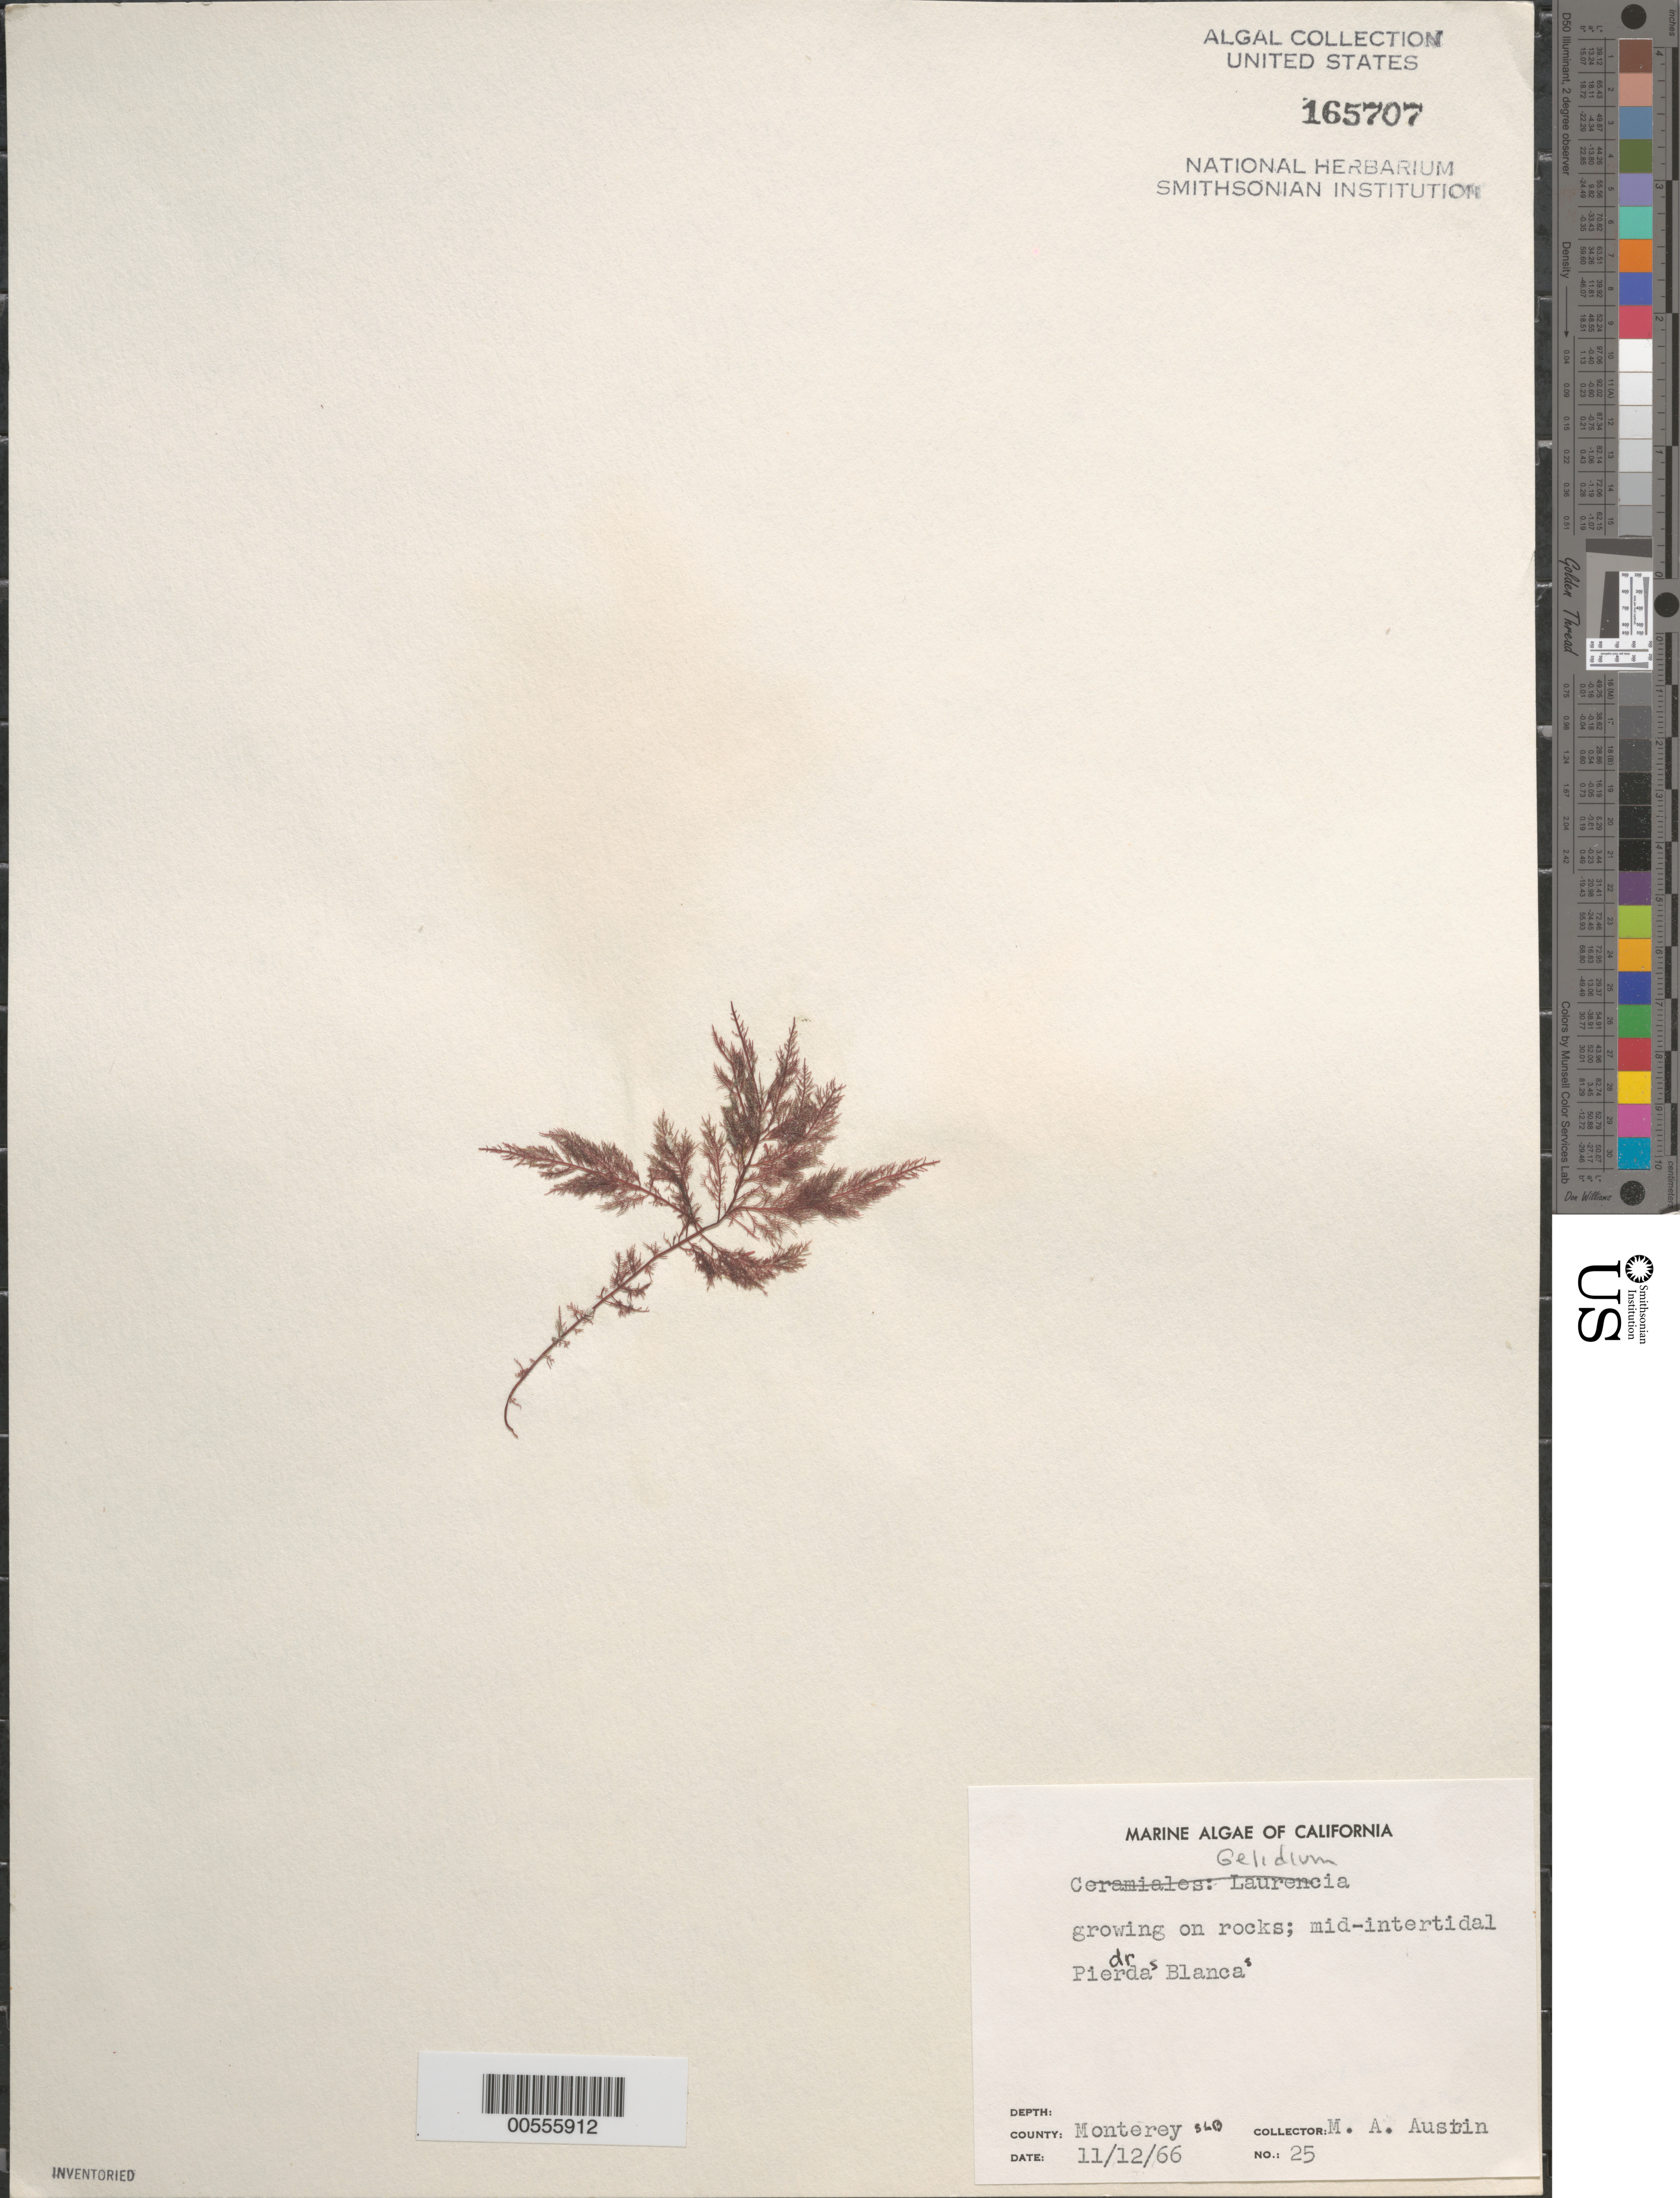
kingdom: Plantae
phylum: Rhodophyta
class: Florideophyceae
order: Gelidiales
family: Gelidiaceae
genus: Gelidium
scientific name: Gelidium sp.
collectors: M. Austin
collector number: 25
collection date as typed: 12 Nov 1966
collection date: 1966-11-12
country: United States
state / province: California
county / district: San Luis Obispo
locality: Piedras Blancas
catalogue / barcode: US 165707